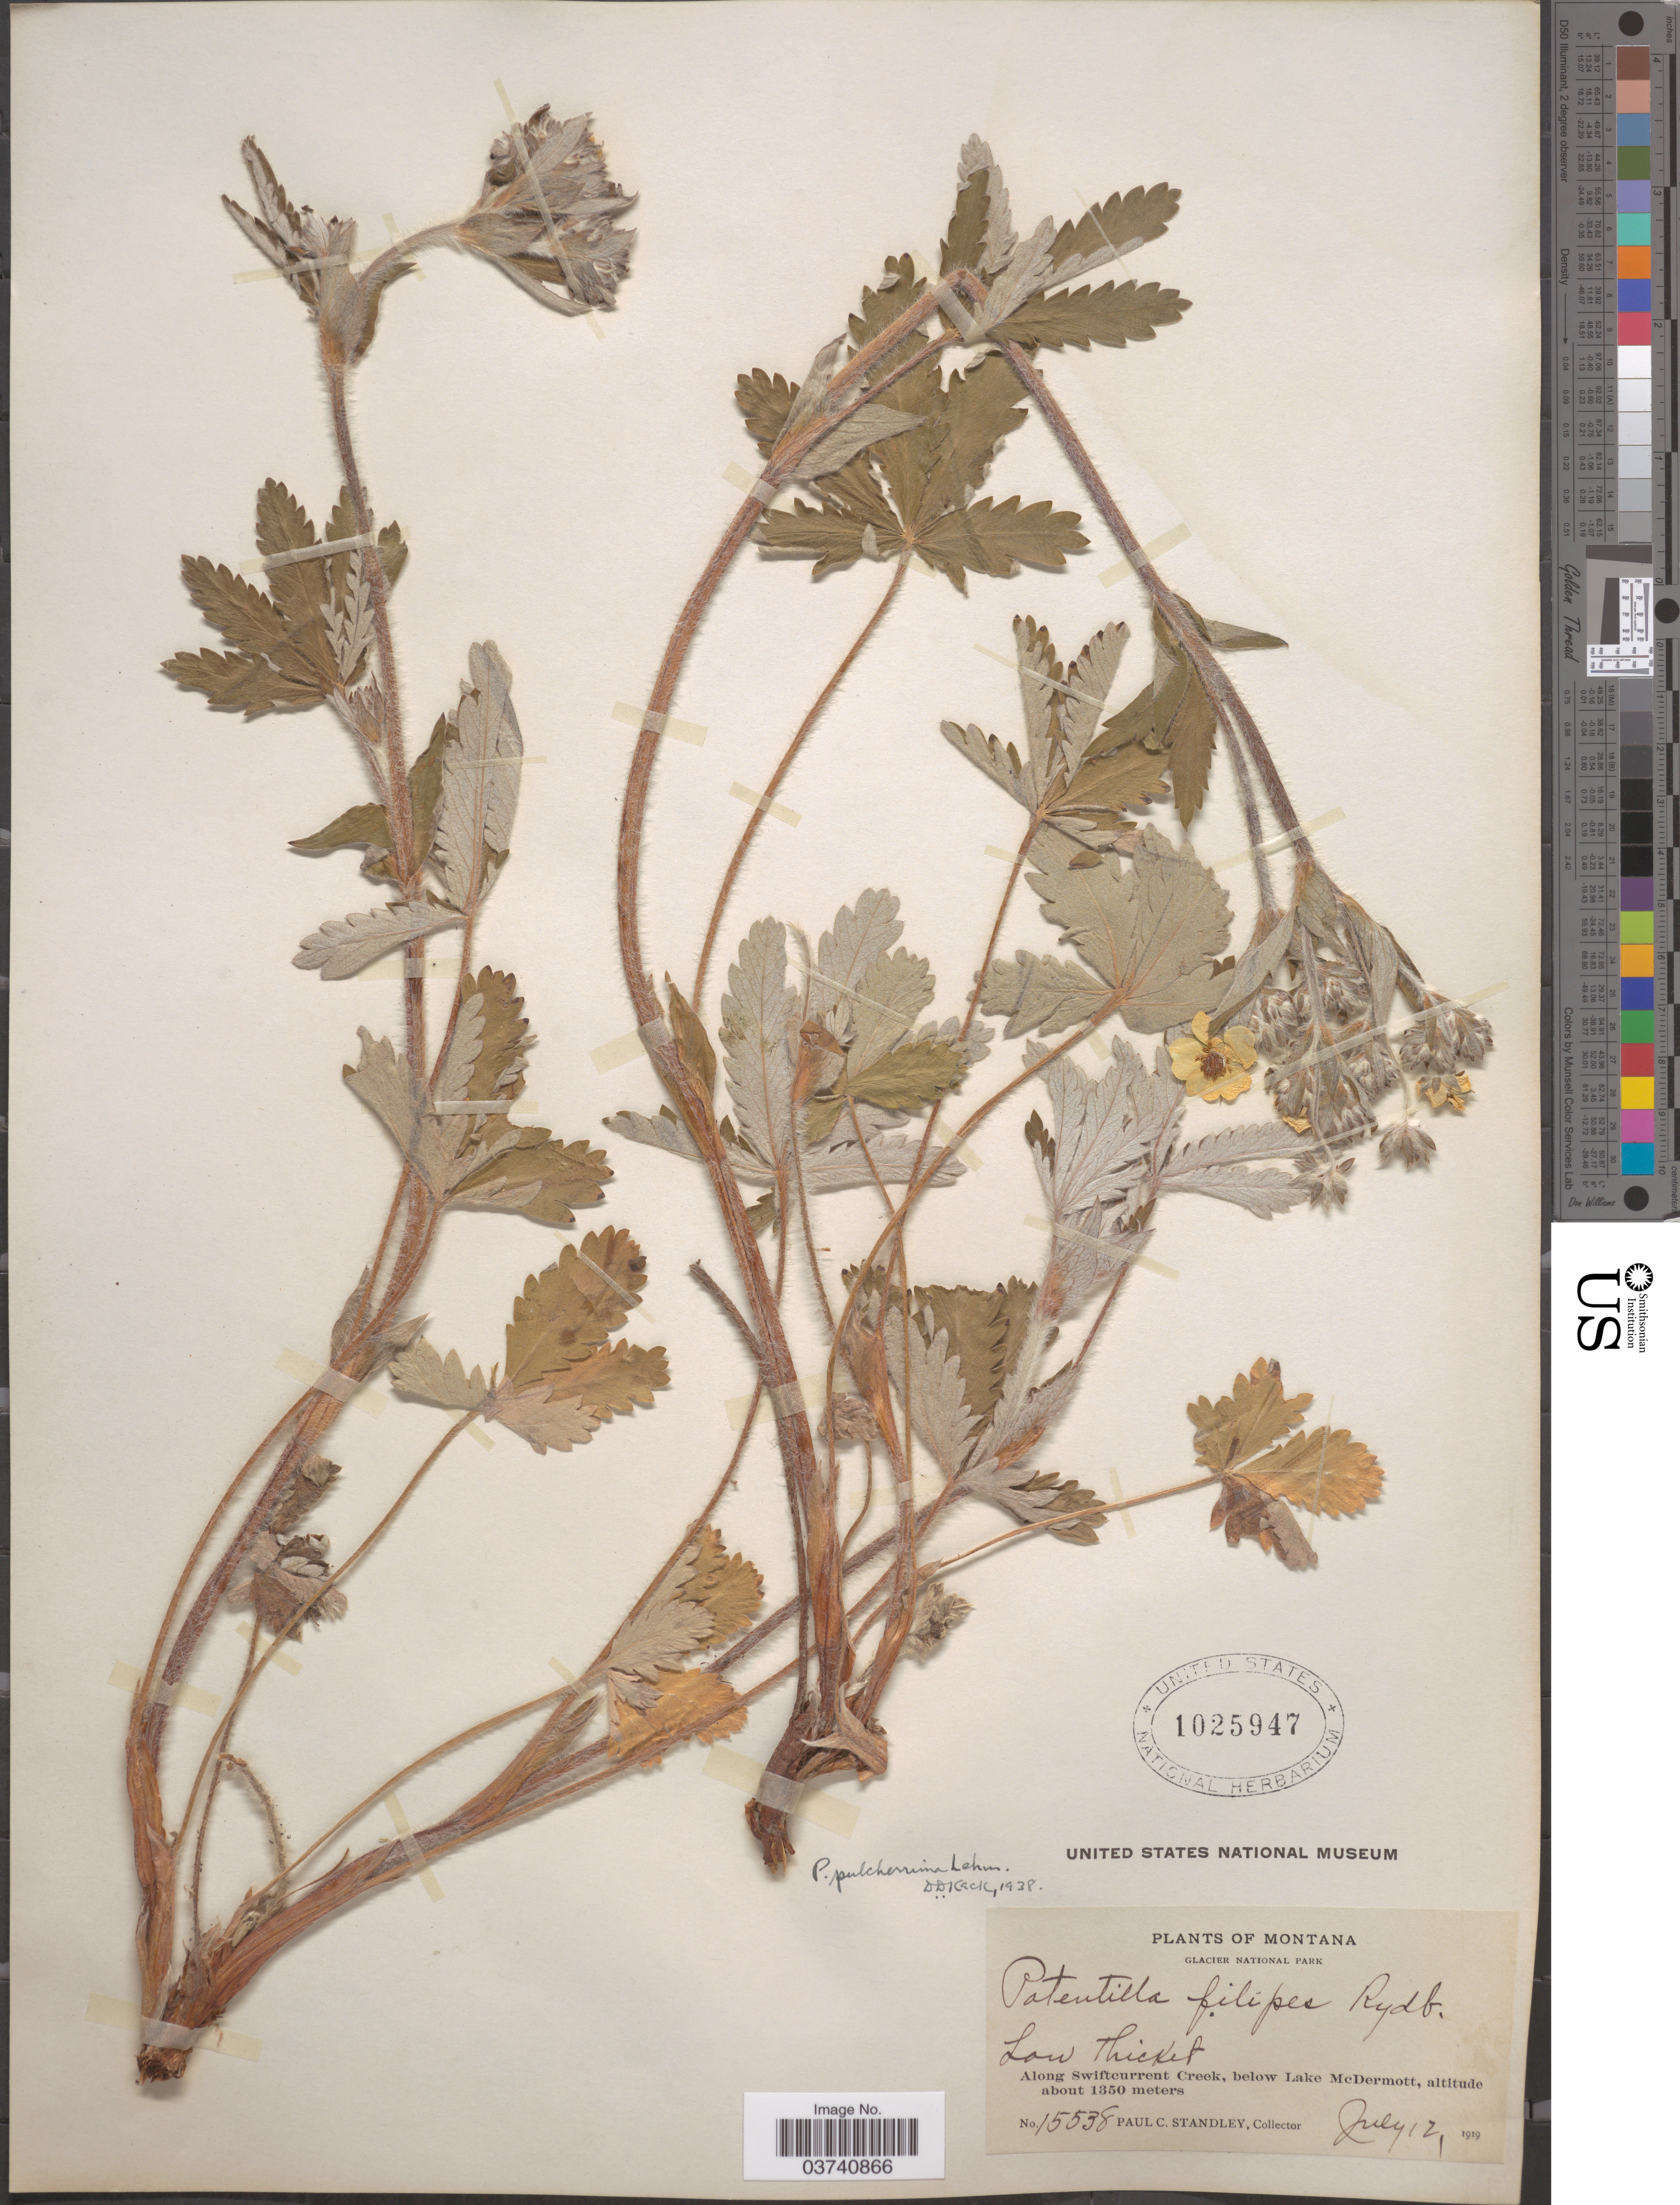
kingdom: Plantae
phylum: Tracheophyta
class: Magnoliopsida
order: Rosales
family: Rosaceae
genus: Potentilla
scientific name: Potentilla pulcherrima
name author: Lehm.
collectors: P. C. Standley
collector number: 15538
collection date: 1919-07-12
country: United States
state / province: Montana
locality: Glacier National Park. Along Swiftcurrent Creek, below Lake McDermott.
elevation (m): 1350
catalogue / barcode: US 1025947